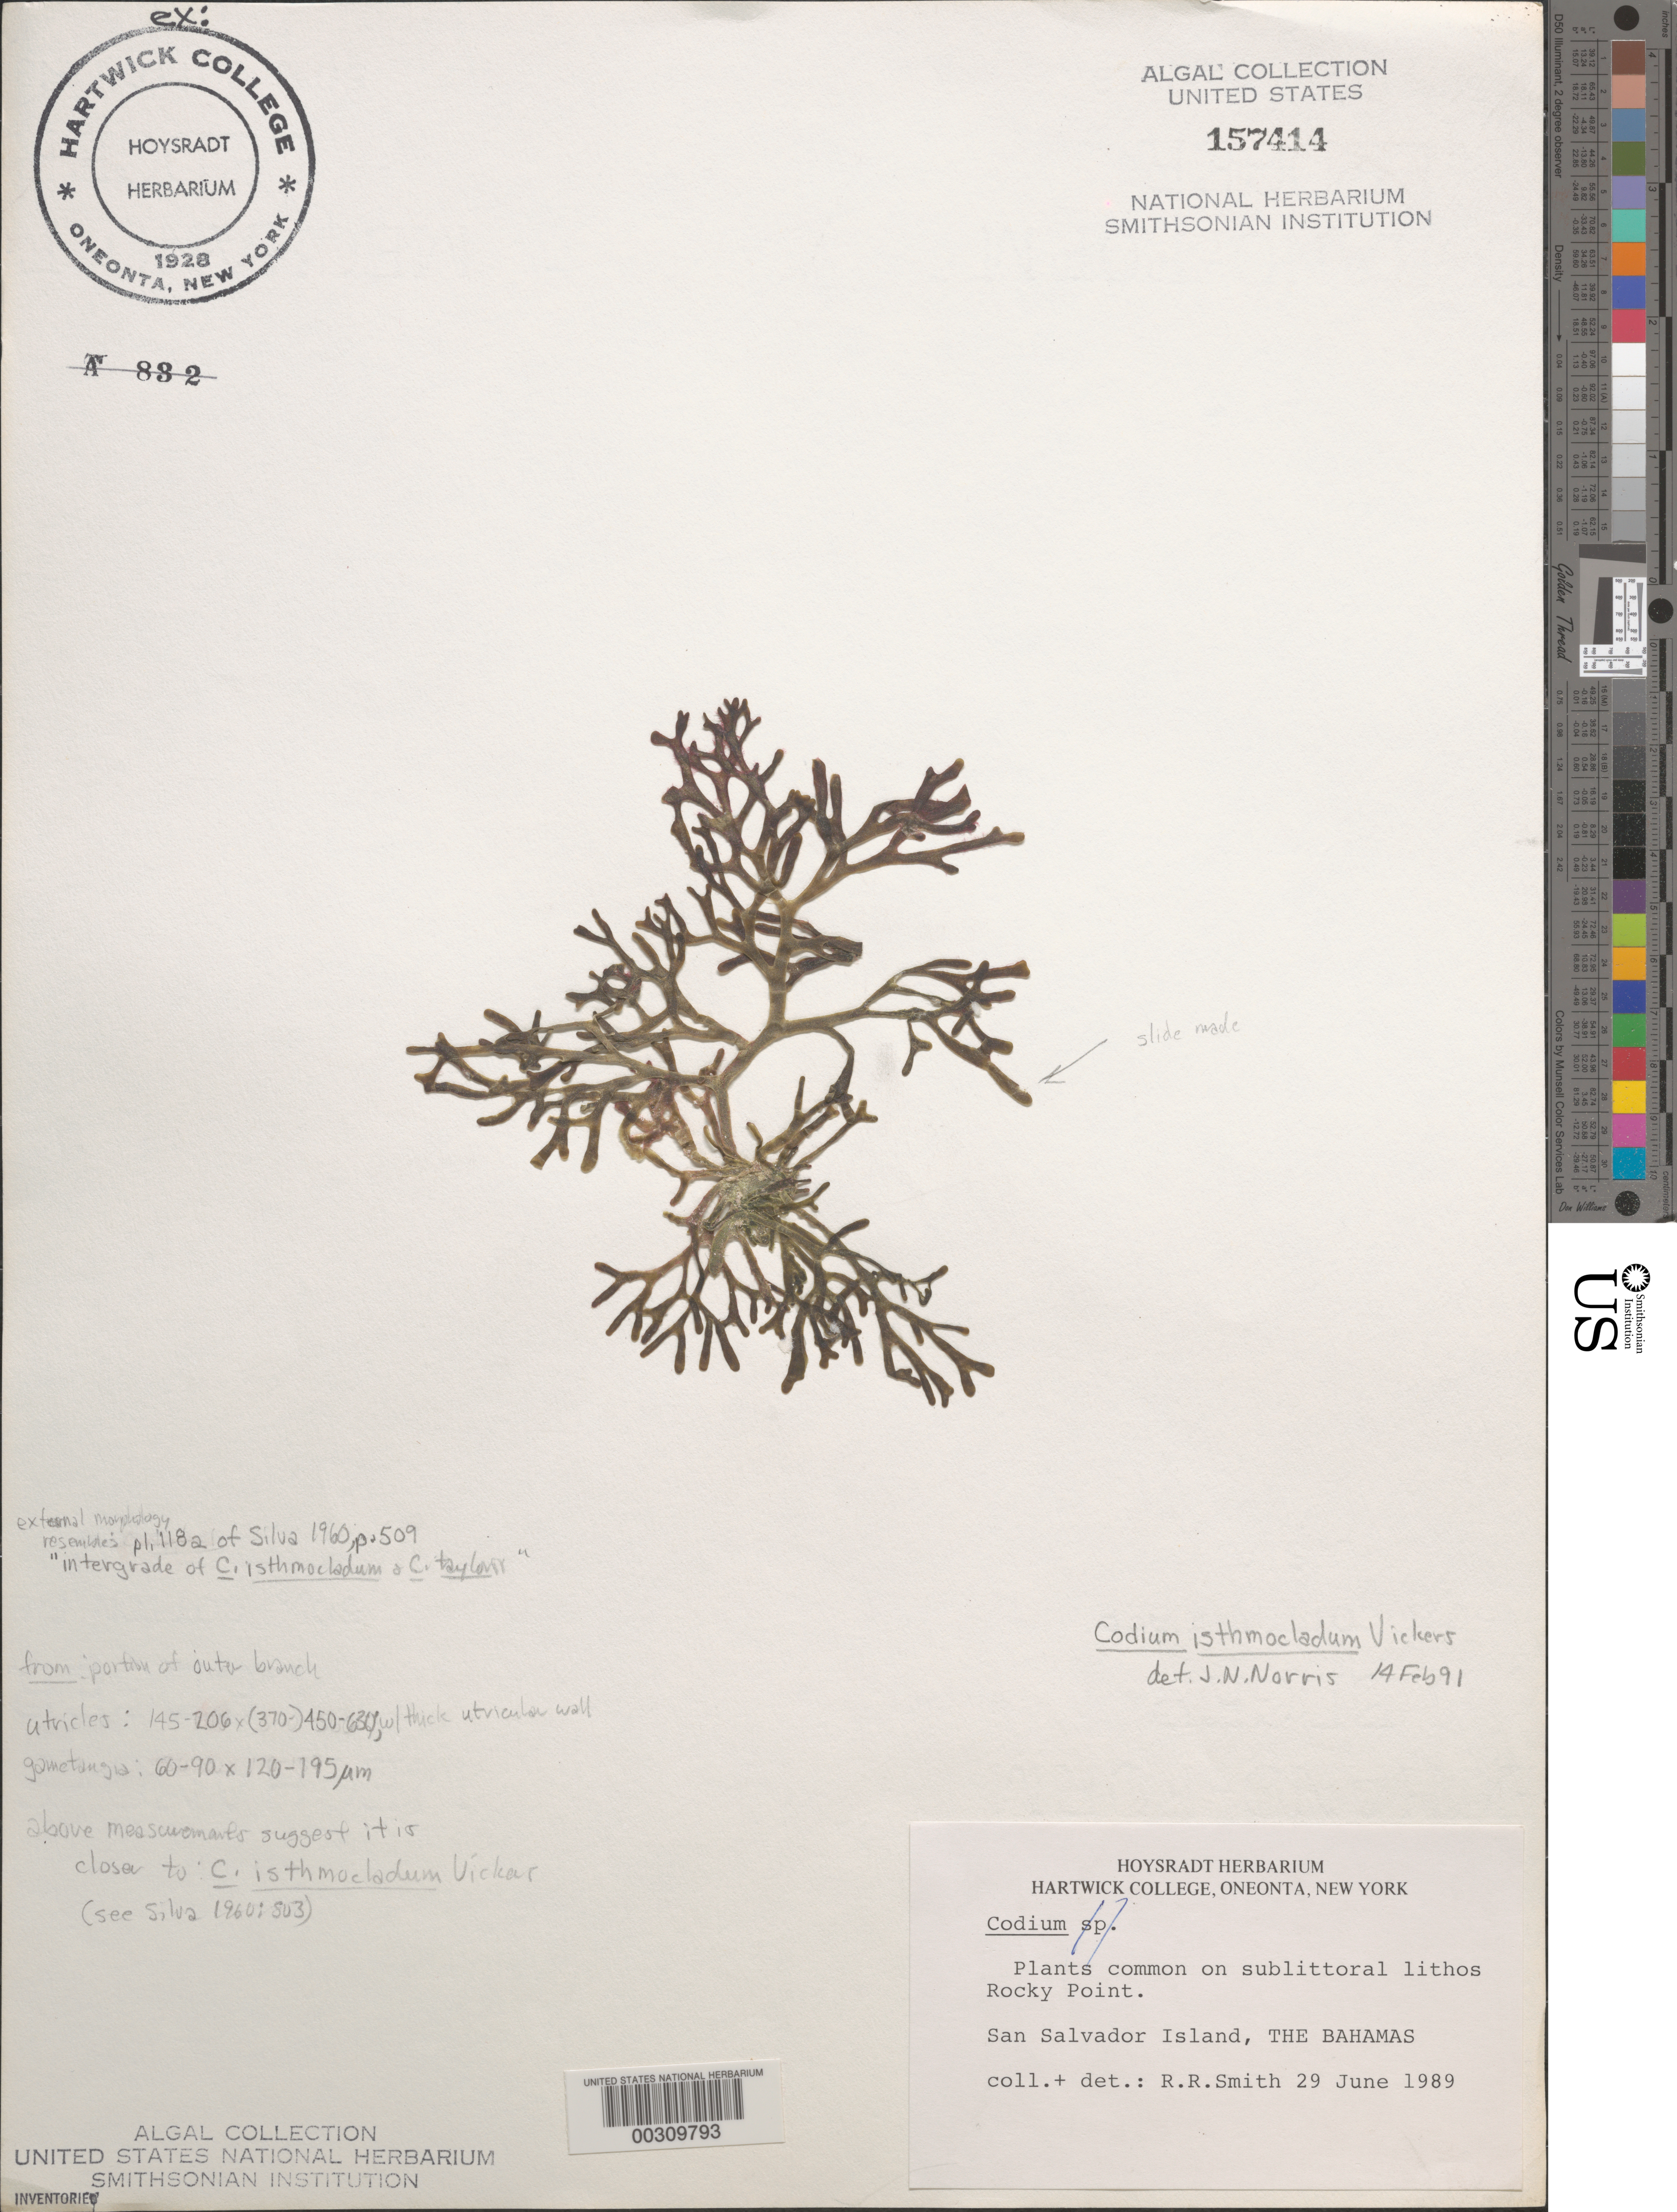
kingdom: Plantae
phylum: Chlorophyta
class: Ulvophyceae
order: Bryopsidales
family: Codiaceae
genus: Codium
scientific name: Codium isthmocladum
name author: Vickers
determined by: Norris, James N.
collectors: R. R. Smith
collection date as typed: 29 Jun 1989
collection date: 1989-06-29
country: Bahamas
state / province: San Salvador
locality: Rocky point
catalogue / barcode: US 157414